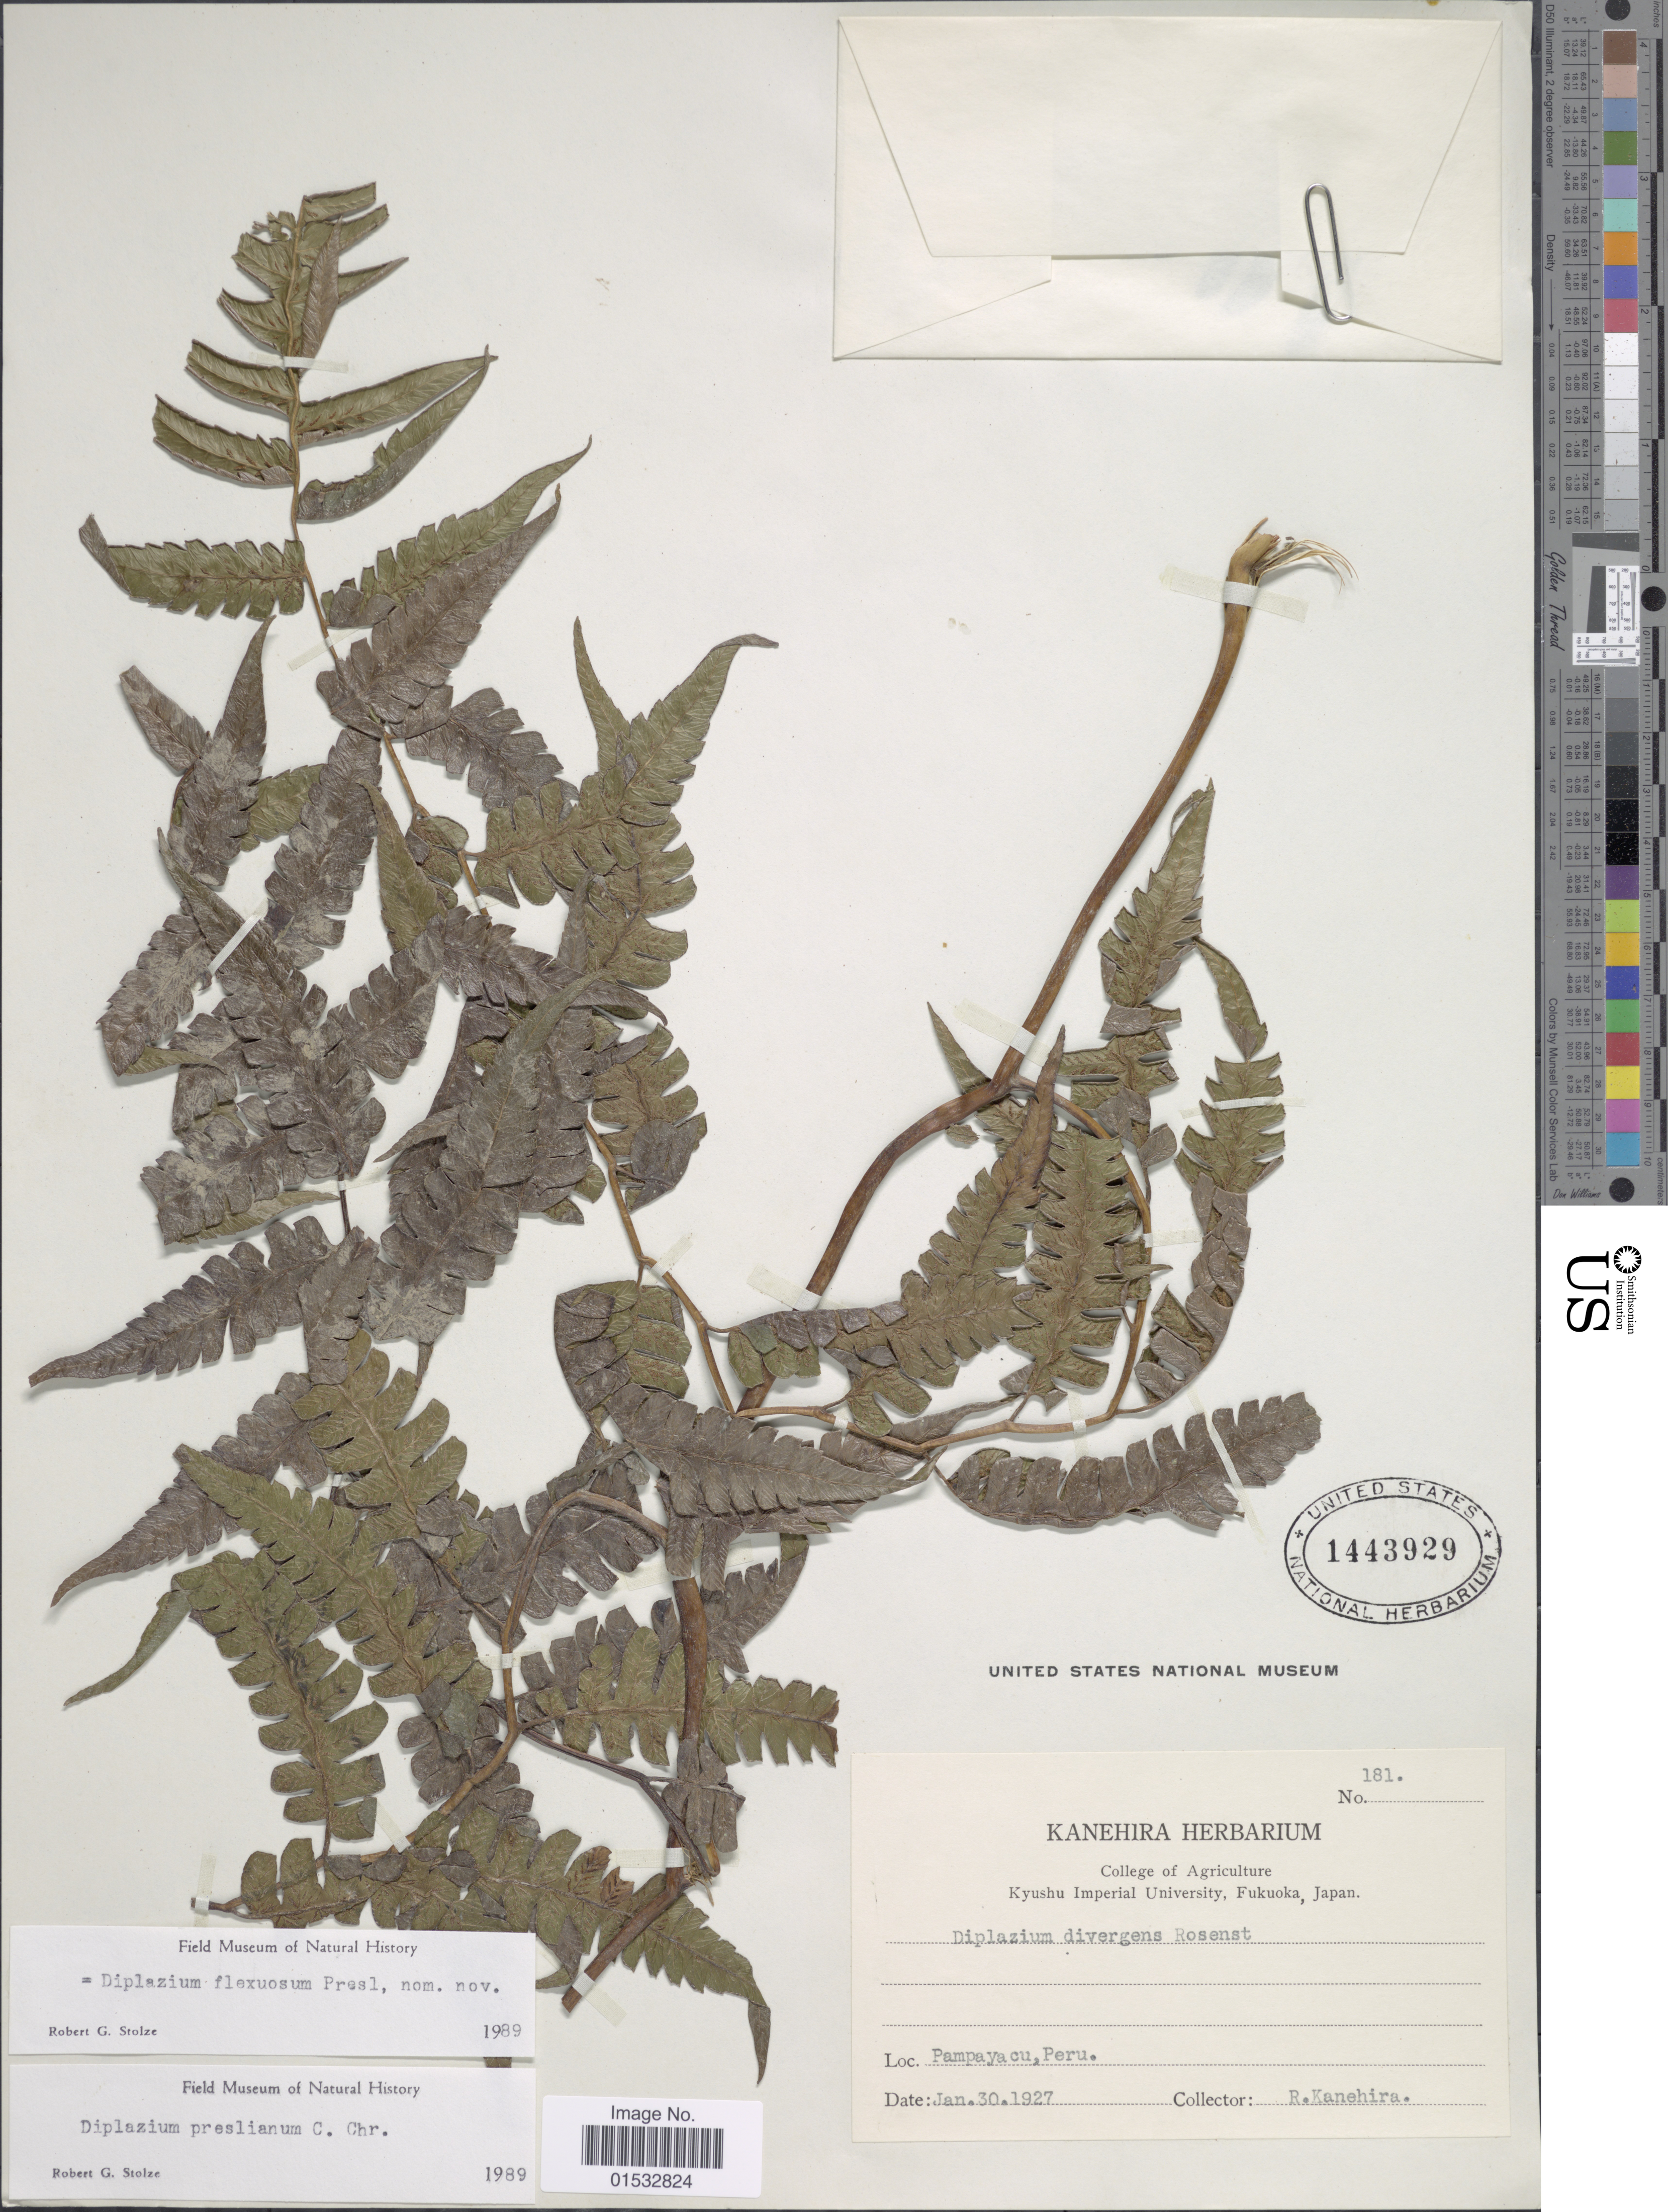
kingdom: Plantae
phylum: Tracheophyta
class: Polypodiopsida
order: Polypodiales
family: Athyriaceae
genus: Diplazium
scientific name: Diplazium flexuosum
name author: (C. Presl) C. Presl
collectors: R. Kanehira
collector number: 181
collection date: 1927-01-30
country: Peru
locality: Pampayacu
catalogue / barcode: US 1443929